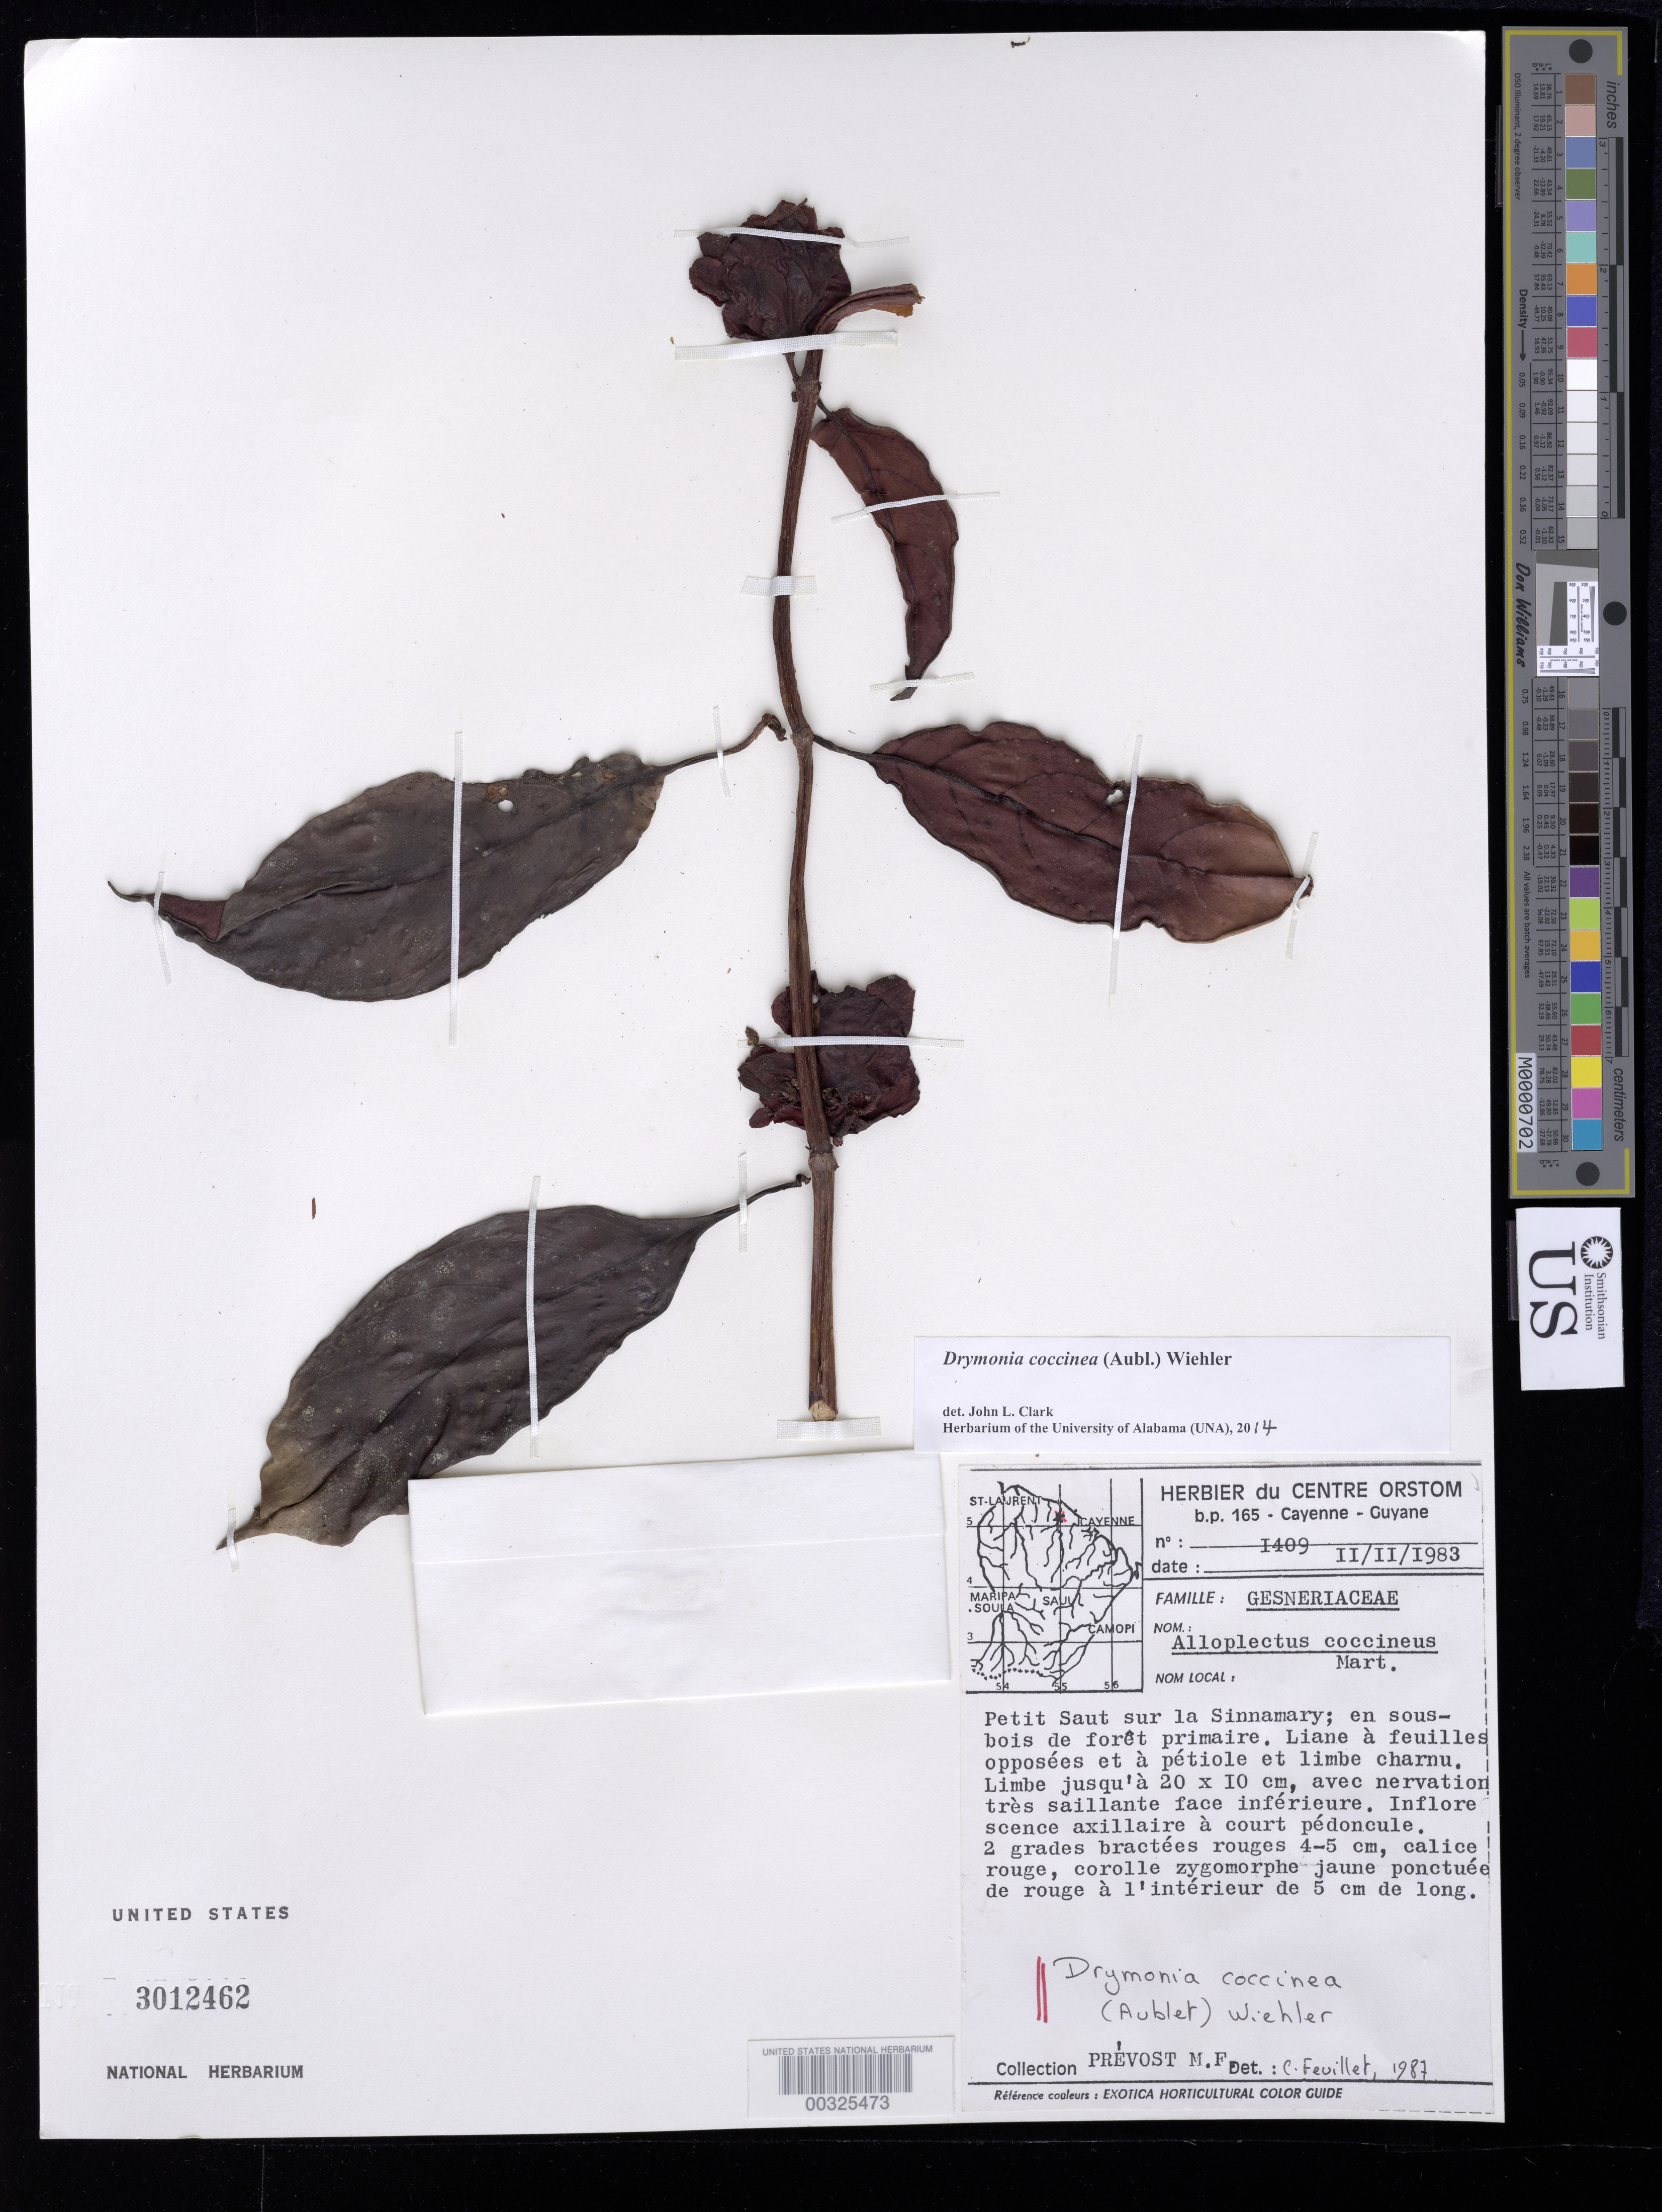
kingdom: Plantae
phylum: Tracheophyta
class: Magnoliopsida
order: Lamiales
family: Gesneriaceae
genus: Drymonia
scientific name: Drymonia coccinea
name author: (Aubl.) Wiehler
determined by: Skog, Laurence E.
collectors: M.-F. Prévost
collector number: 1409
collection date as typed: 02 Feb 1983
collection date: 1983-02-02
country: French Guiana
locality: Petit Saut sur la Sinnamary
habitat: En sous-bois de forêt primaire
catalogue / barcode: US 3012462